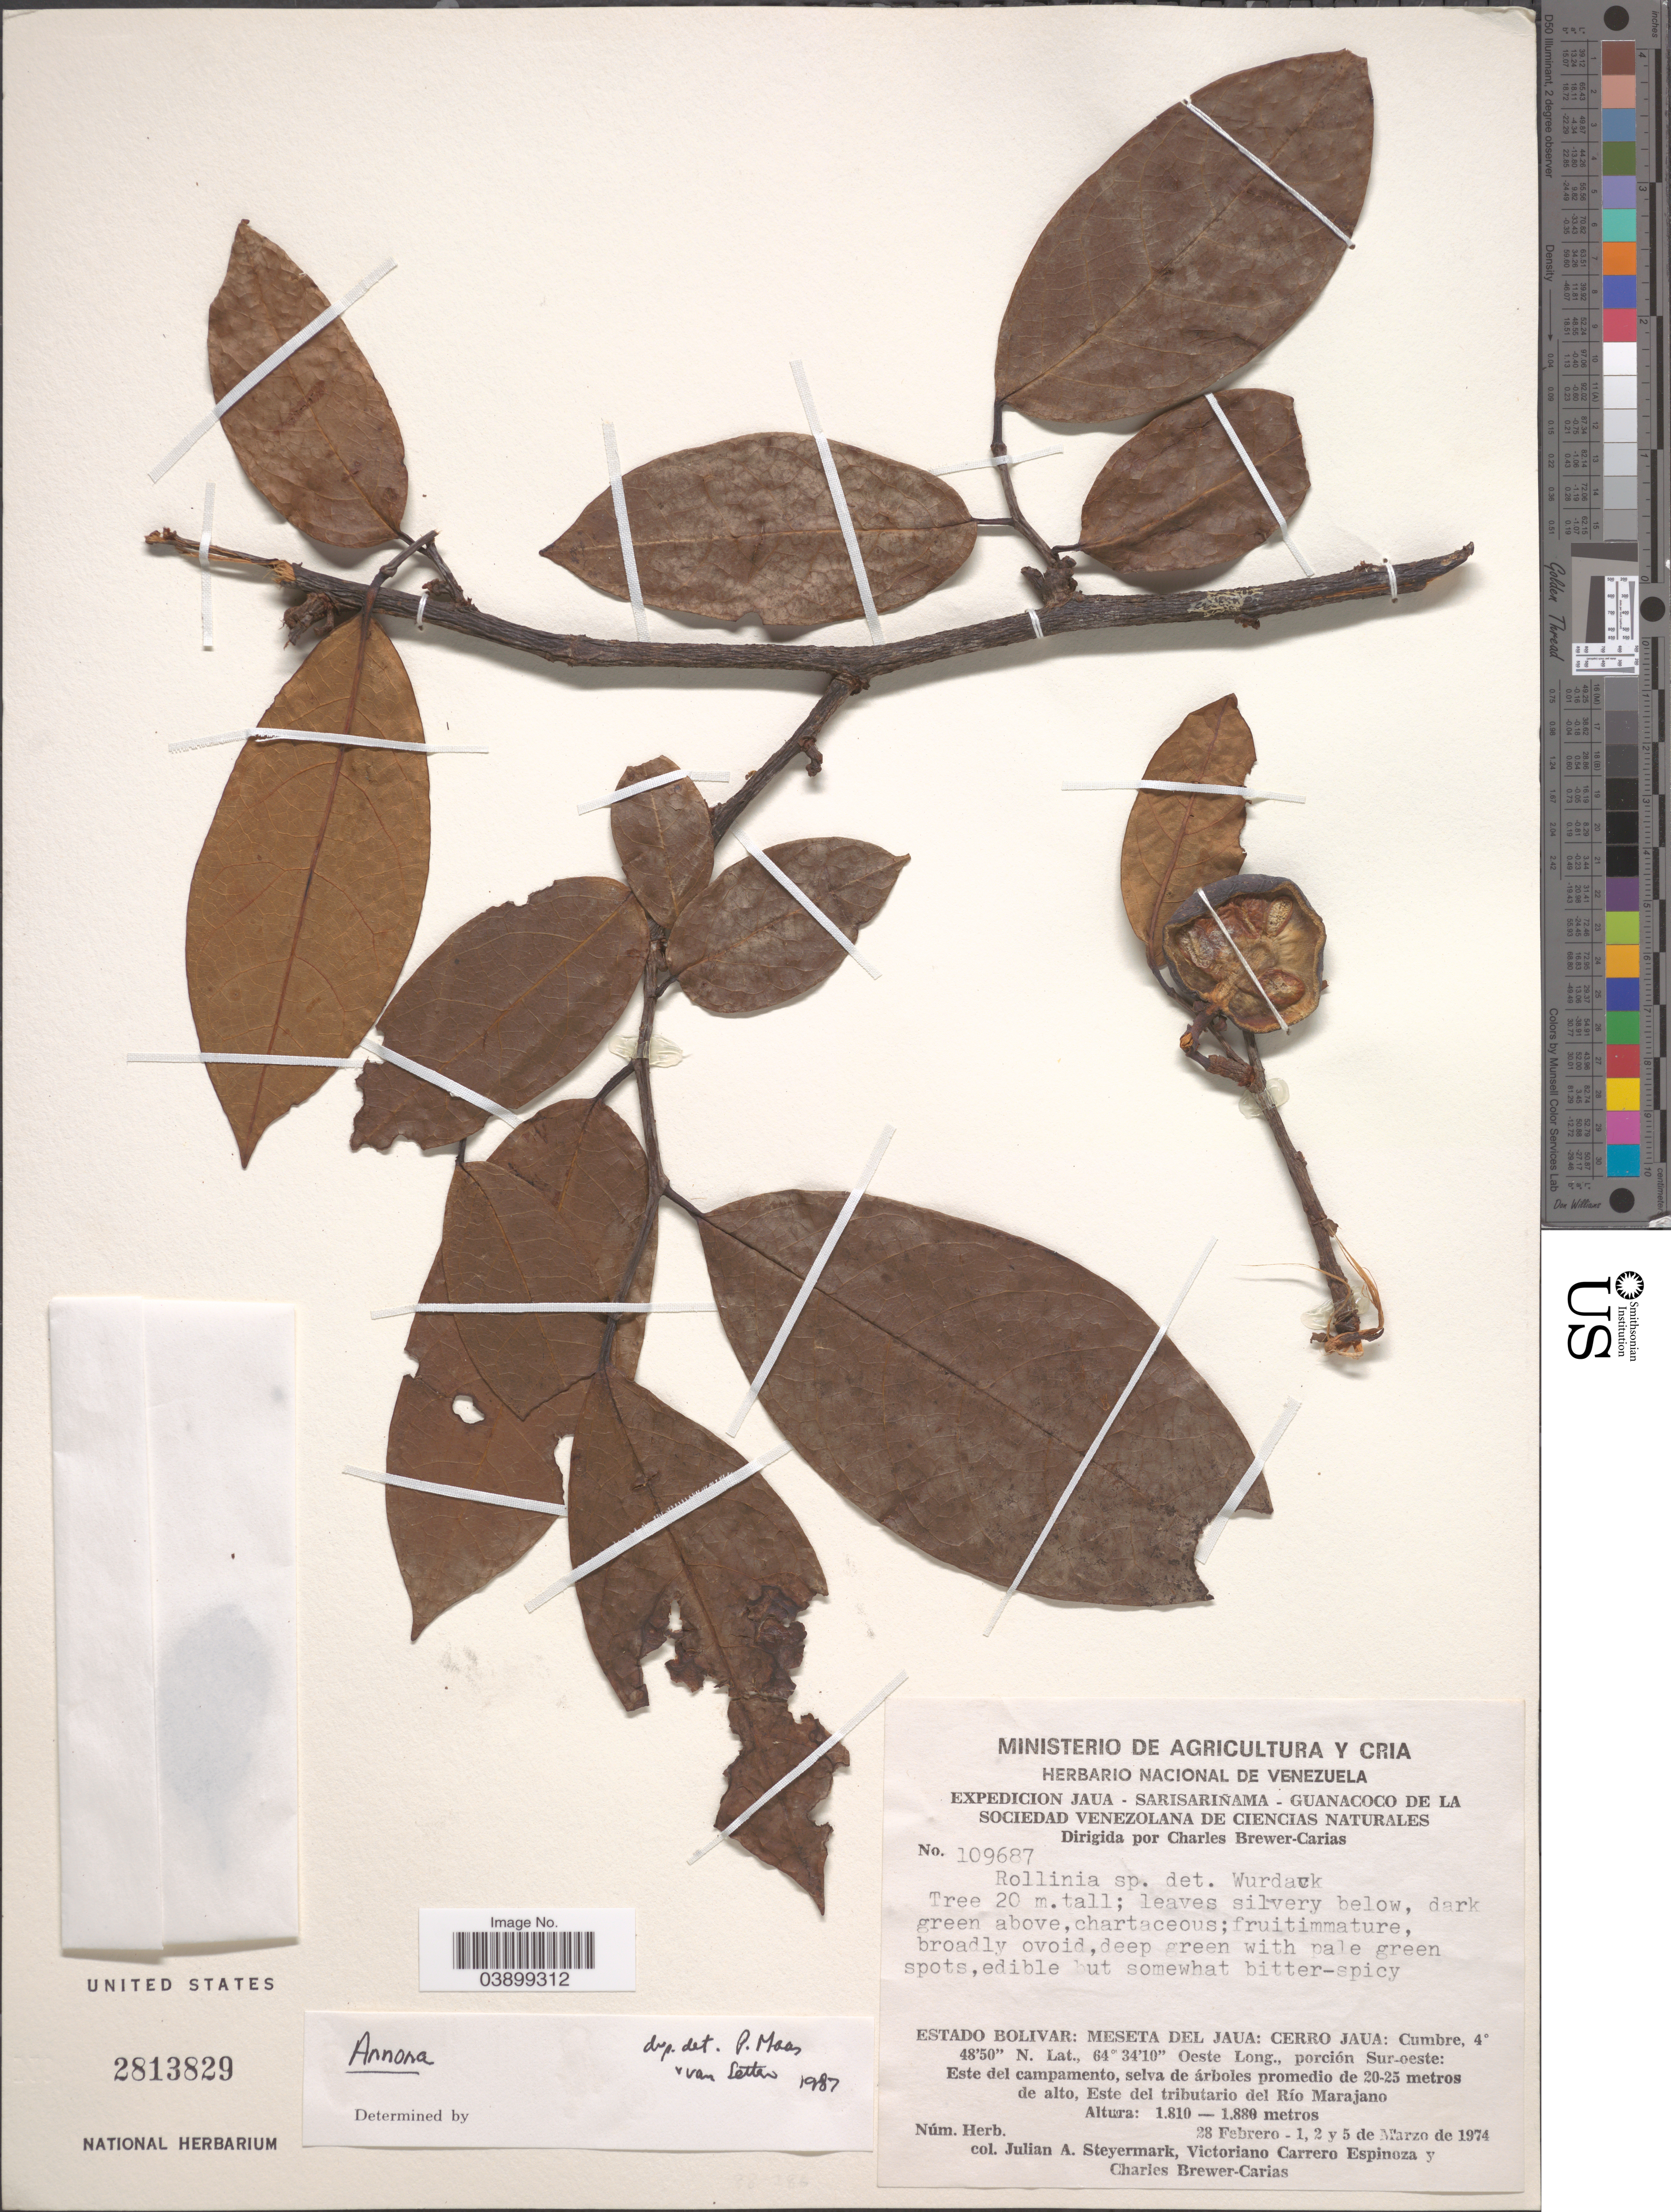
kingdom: Plantae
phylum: Tracheophyta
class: Magnoliopsida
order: Magnoliales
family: Annonaceae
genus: Annona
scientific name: Annona sp.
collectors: J. Steyermark, V. Espinoza & C. Brewer-Carias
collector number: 109687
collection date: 1974-02-28/1974-03-05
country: Venezuela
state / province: Bolivar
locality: Meseta del Jaua: Cerro Jaua. Porción Sur-oeste: este del campamento, Este del Río Marajano.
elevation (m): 1810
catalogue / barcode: US 2813829